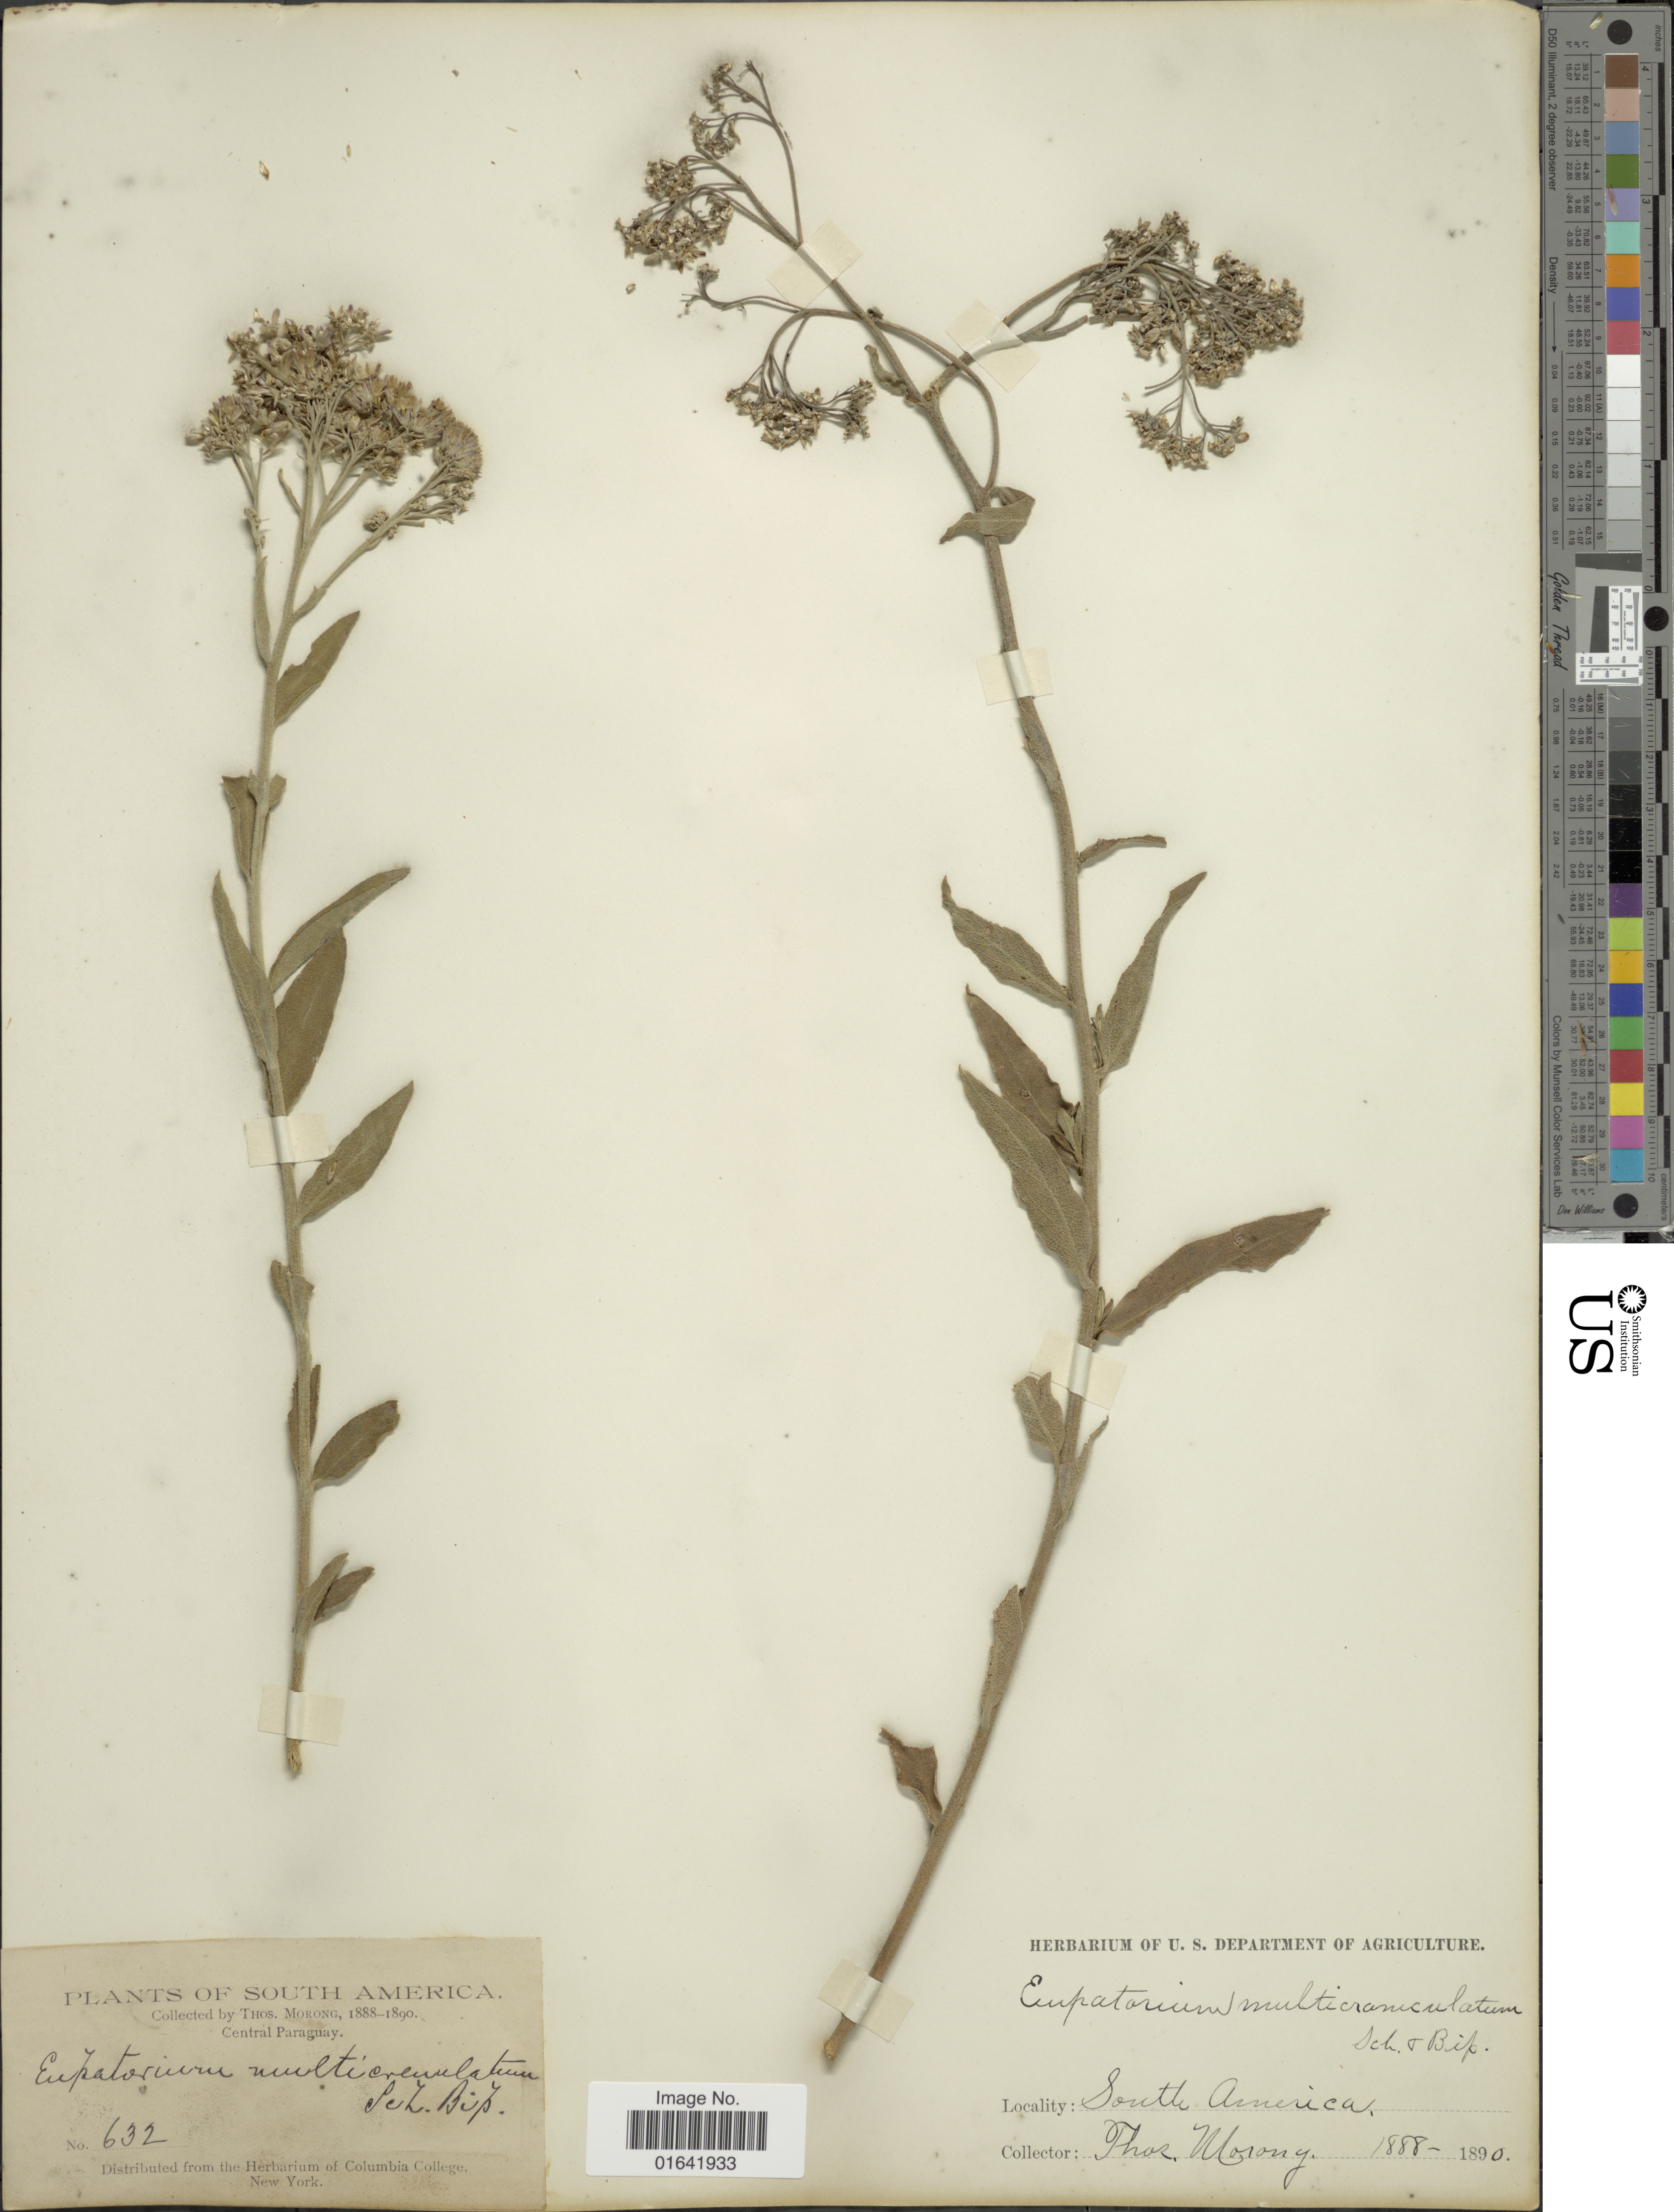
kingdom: Plantae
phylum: Tracheophyta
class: Magnoliopsida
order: Asterales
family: Asteraceae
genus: Disynaphia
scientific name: Disynaphia multicrenulata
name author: (Sch. Bip. ex Baker) R.M. King & H. Rob.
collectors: ex herb. T. Morong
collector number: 632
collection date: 1888/1890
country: Paraguay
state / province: Central